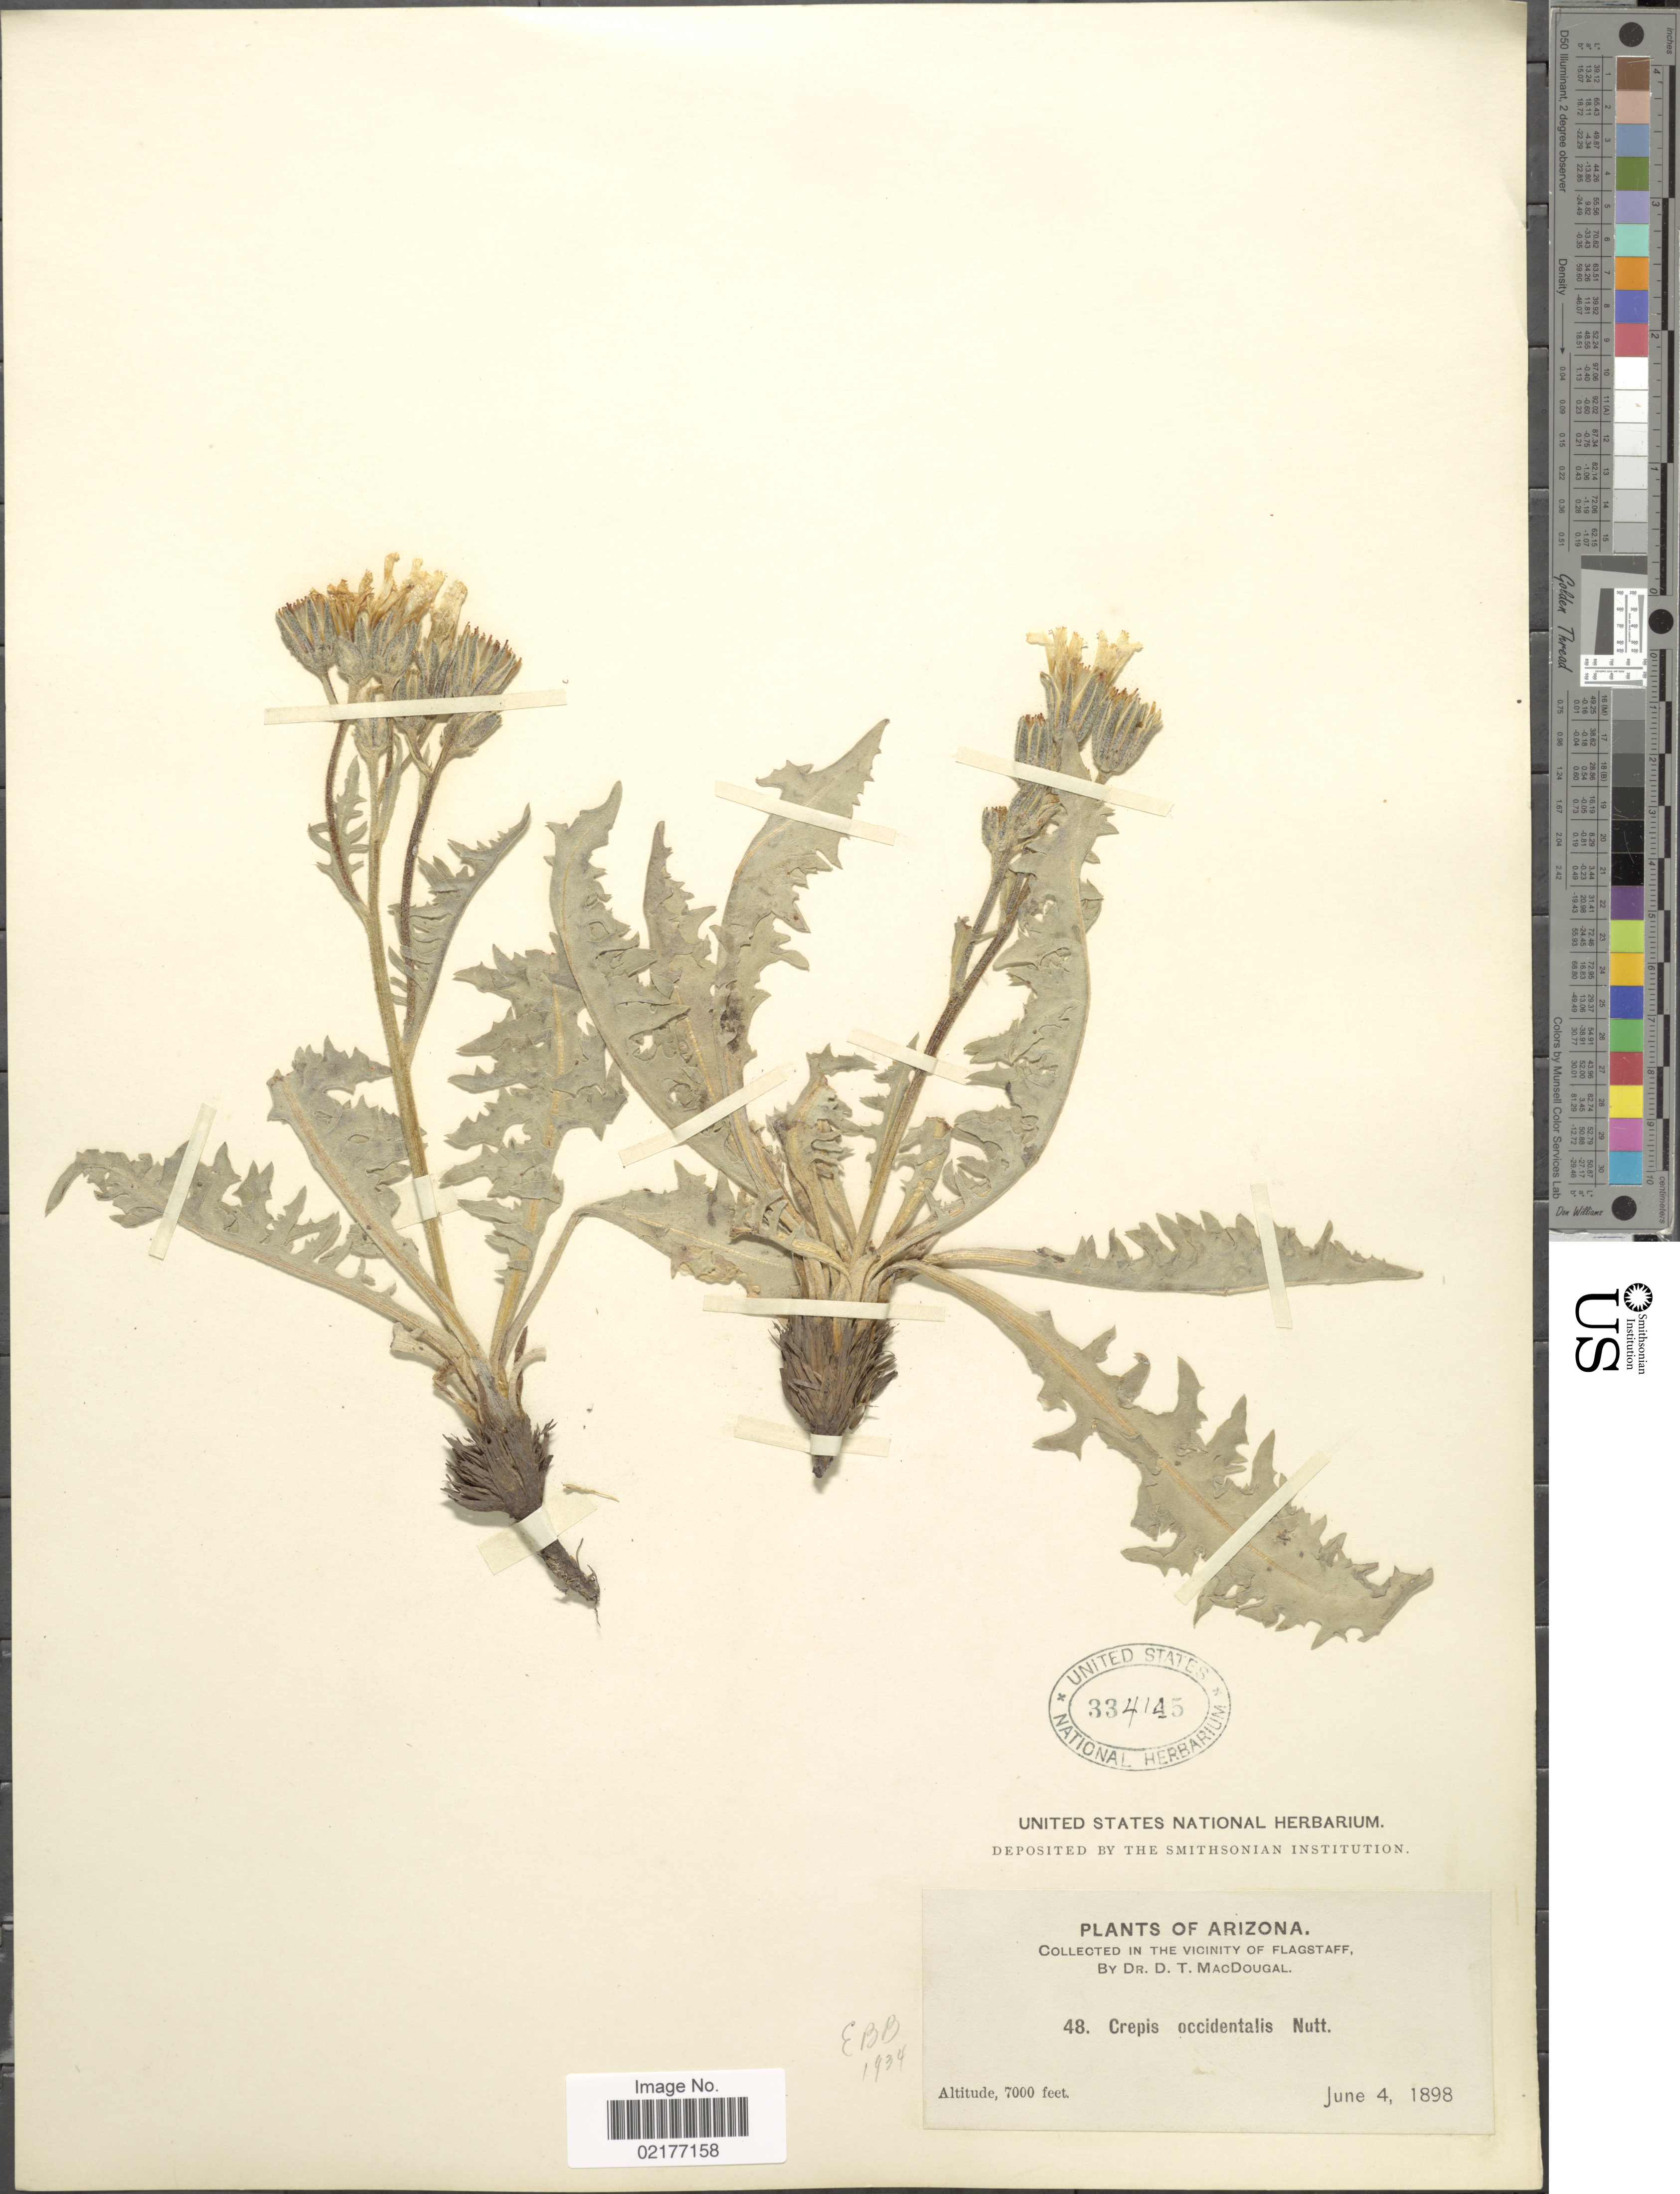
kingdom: Plantae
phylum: Tracheophyta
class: Magnoliopsida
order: Asterales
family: Asteraceae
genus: Crepis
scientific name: Crepis occidentalis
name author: Nutt.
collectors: D. T. MacDougal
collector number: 48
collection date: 1898-06-04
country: United States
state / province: Arizona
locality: In the Vicinity of Flagstaff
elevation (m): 2134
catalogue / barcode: US 334145